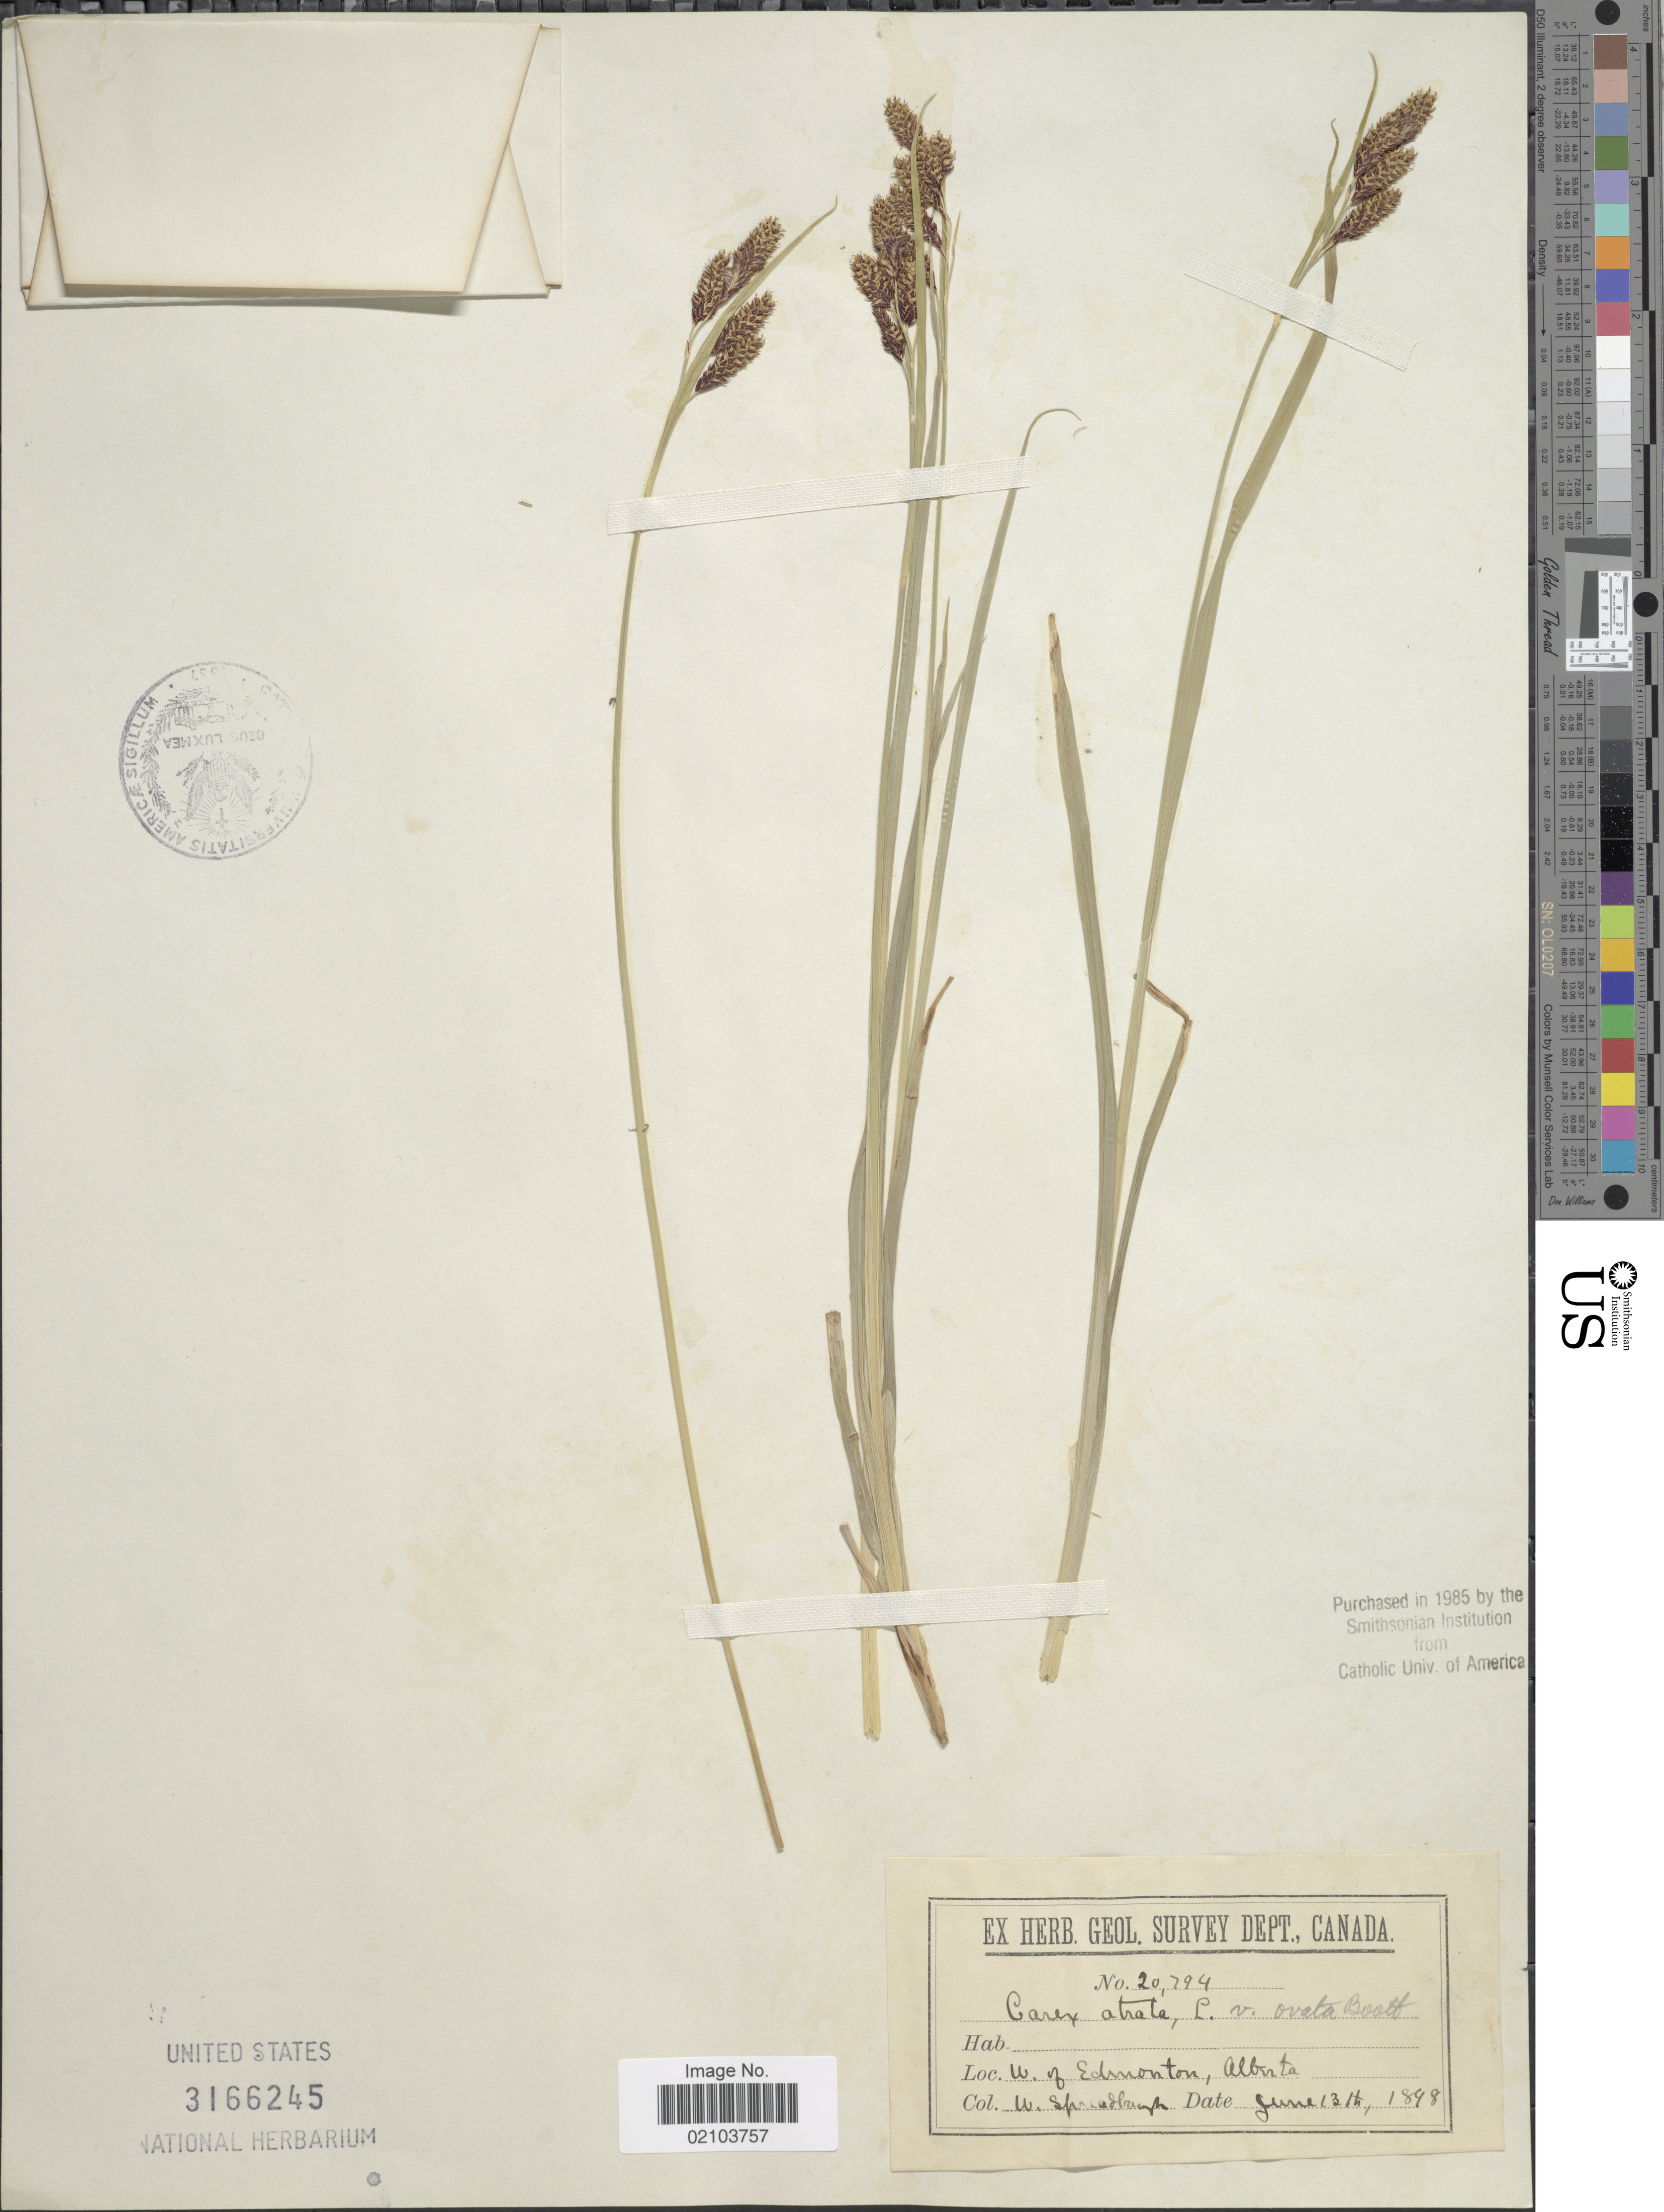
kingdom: Plantae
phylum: Tracheophyta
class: Liliopsida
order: Poales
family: Cyperaceae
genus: Carex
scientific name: Carex atrata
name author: L.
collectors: W. Spreadborough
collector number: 20794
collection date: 1898-06-13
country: Canada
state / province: Alberta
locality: W. of Edmonton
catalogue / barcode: US 3166245